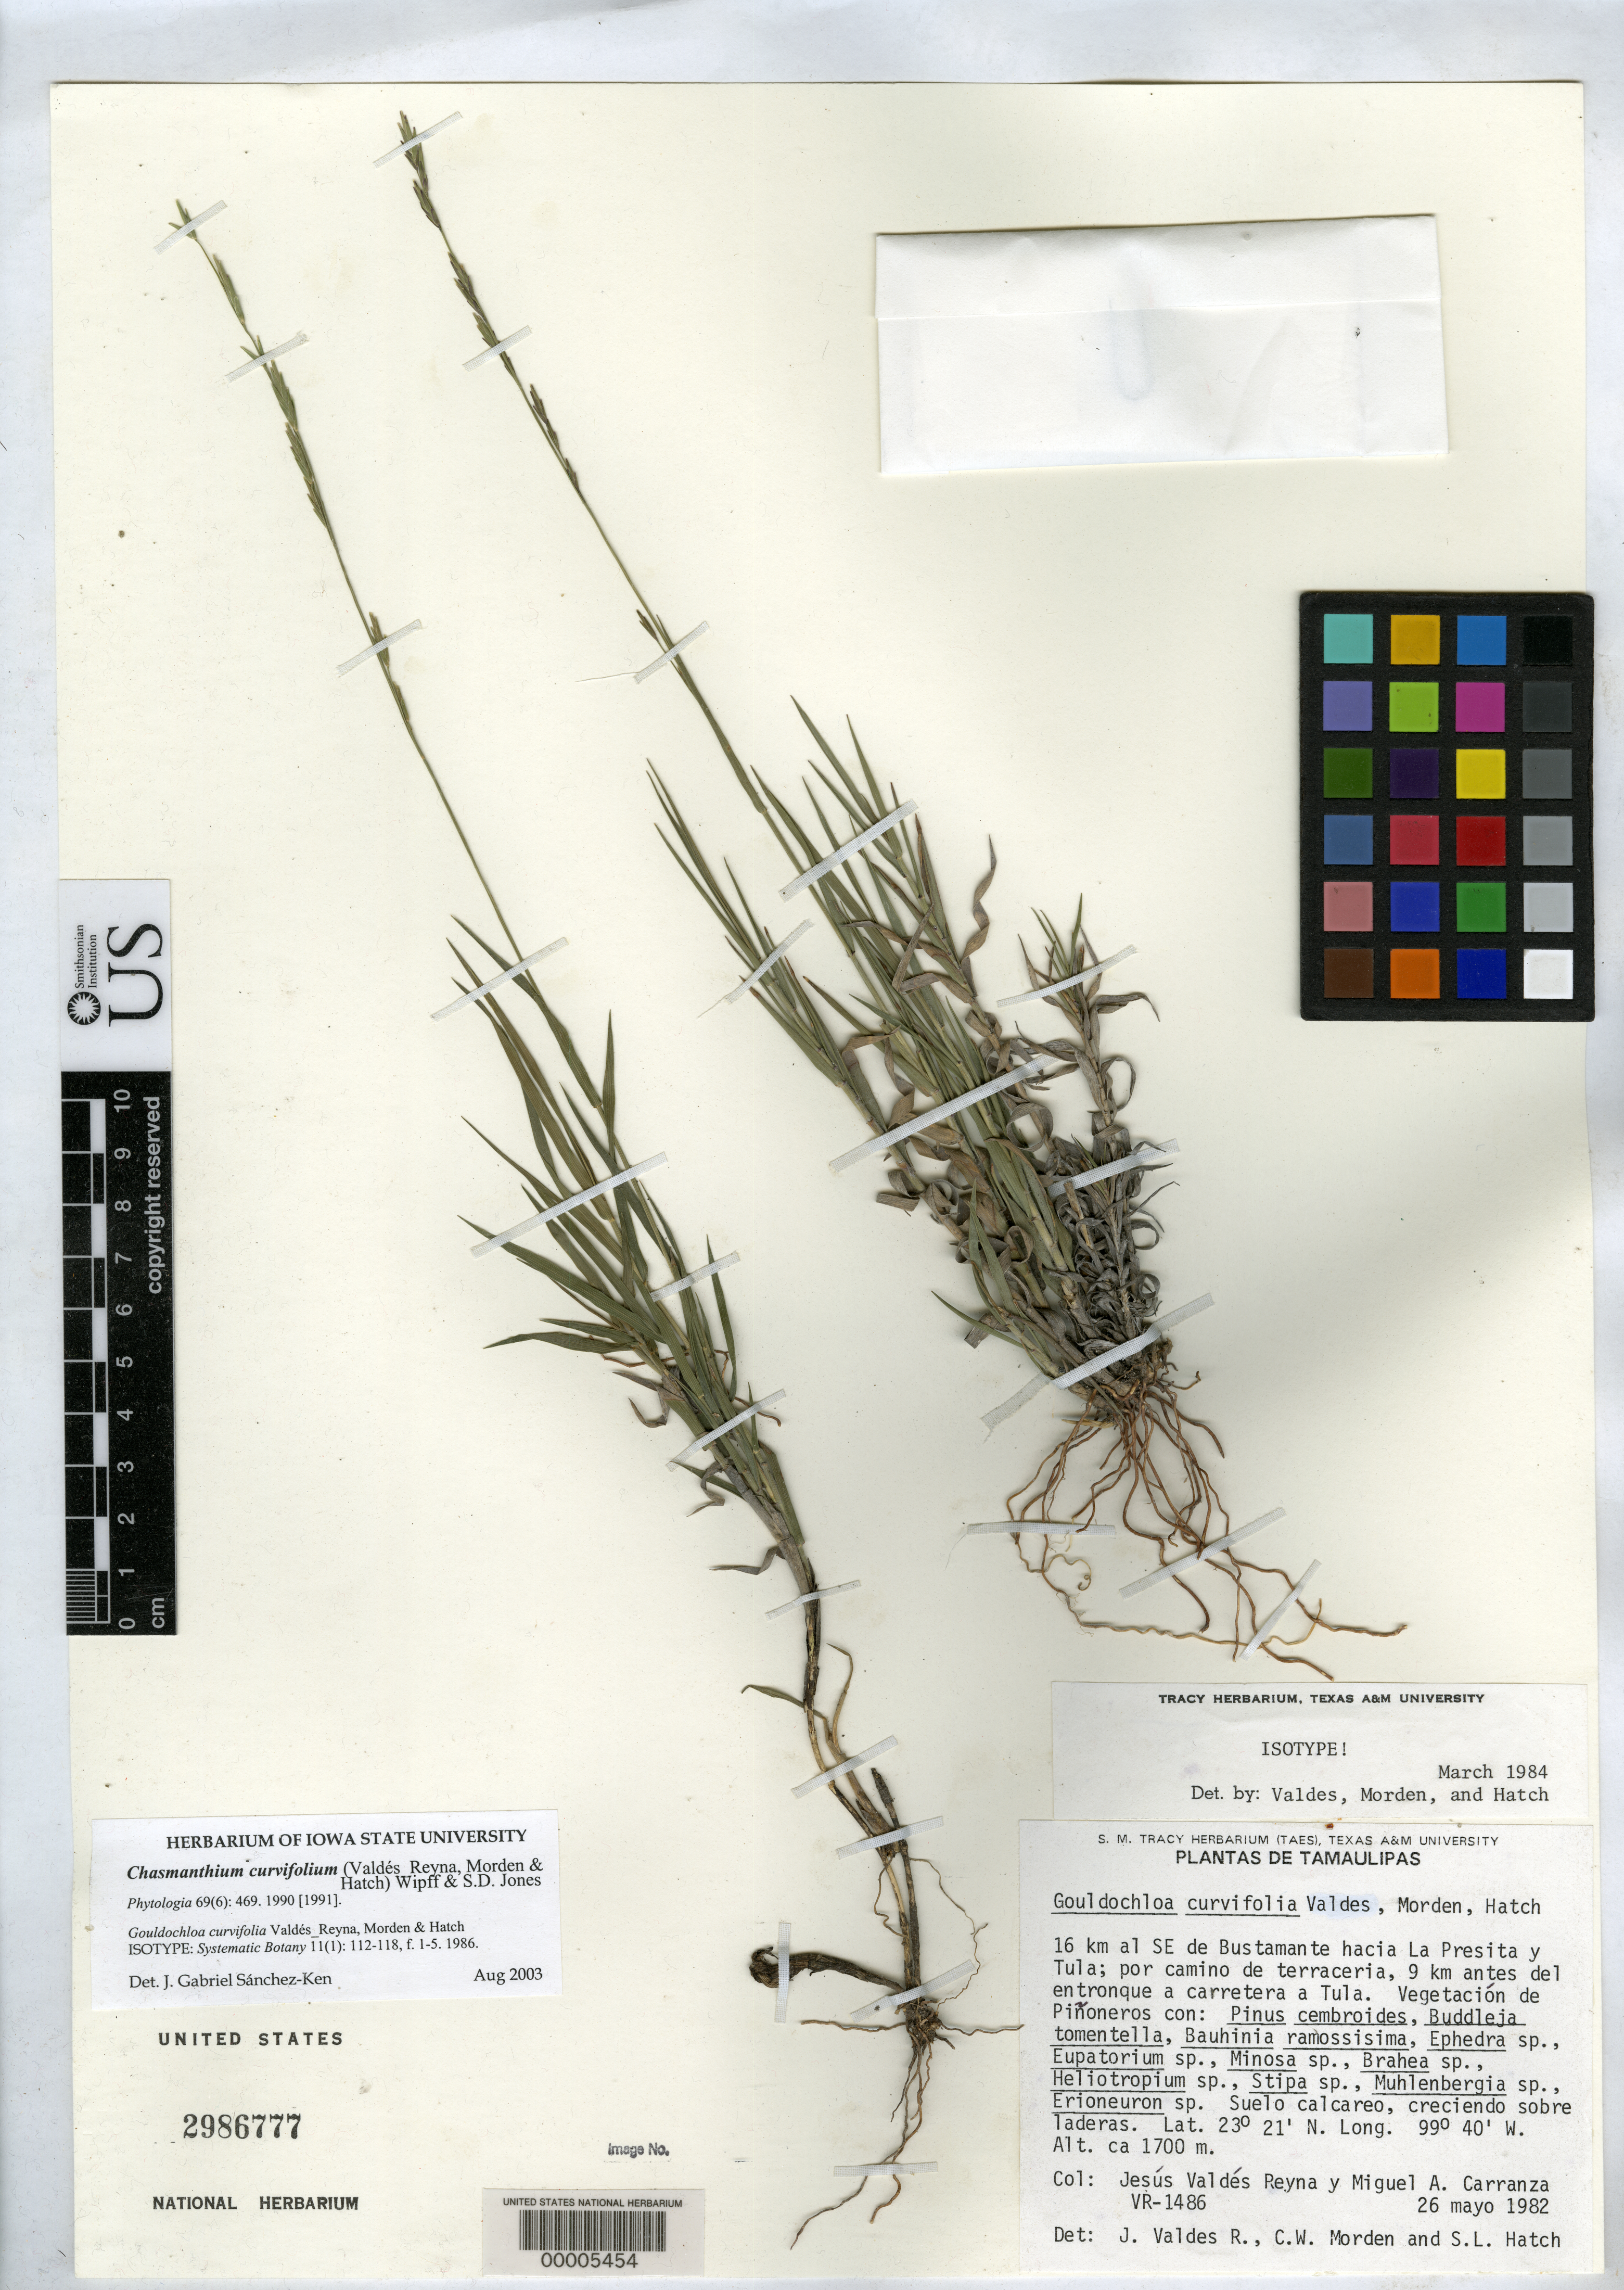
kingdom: Plantae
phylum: Tracheophyta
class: Liliopsida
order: Poales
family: Poaceae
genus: Gouldochloa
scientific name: Gouldochloa curvifolia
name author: J. Valdes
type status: Isotype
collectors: J. Valdés-Reyna & M. Carranza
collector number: VR-1486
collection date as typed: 26 May 1982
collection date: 1982-05-26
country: Mexico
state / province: Tamaulipas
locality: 16 km al SE de Bustamante hacia La Presita y Tula; por camino de terraceria, 9 km antes del entronque a carretera a Tula.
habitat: Vegetación de Piñoneros… suelo calcareo, creciendo sobre laderas.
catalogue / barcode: US 2986777